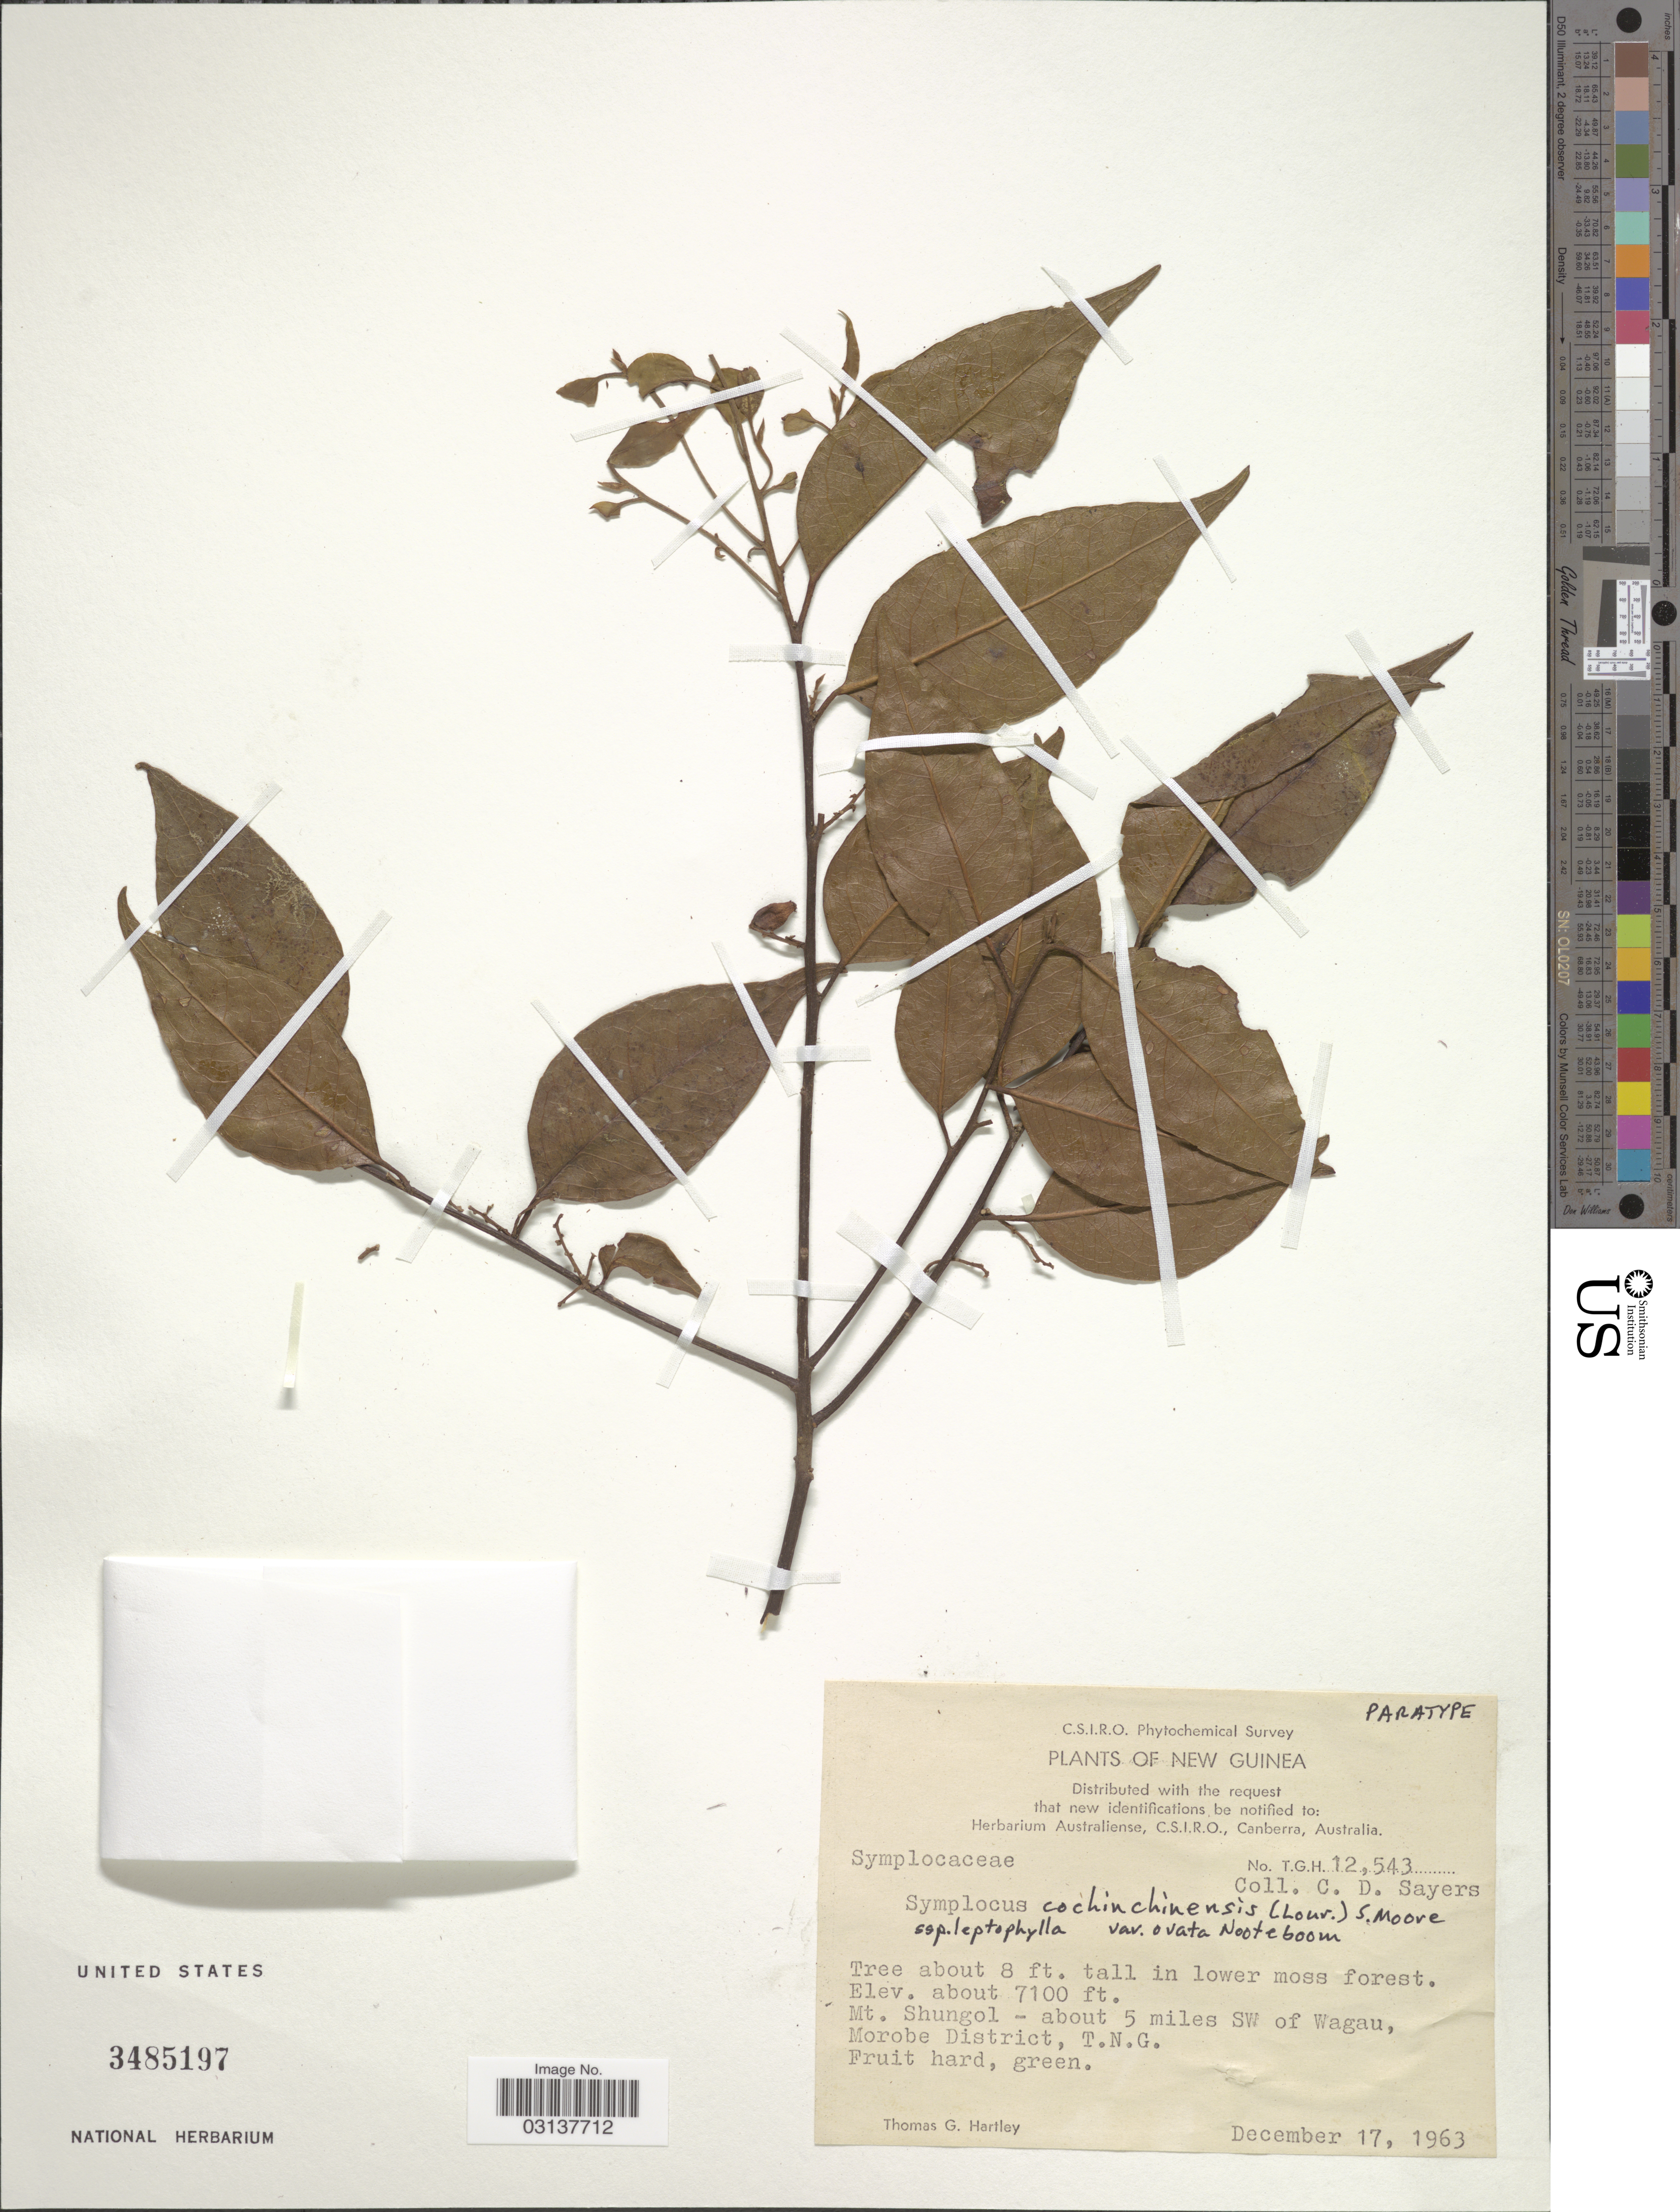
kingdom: Plantae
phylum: Tracheophyta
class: Magnoliopsida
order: Ericales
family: Symplocaceae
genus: Symplocos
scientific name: Symplocos cochinchinensis var. ovata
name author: Noot.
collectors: T. Hartley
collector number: T.G.H. 12543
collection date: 1963-12-17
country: Papua New Guinea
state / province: Morobe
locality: Mt. Shungol, about 5 miles SW of Wagau, Morobe District, T.N.G.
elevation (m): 2164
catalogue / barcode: US 3485197